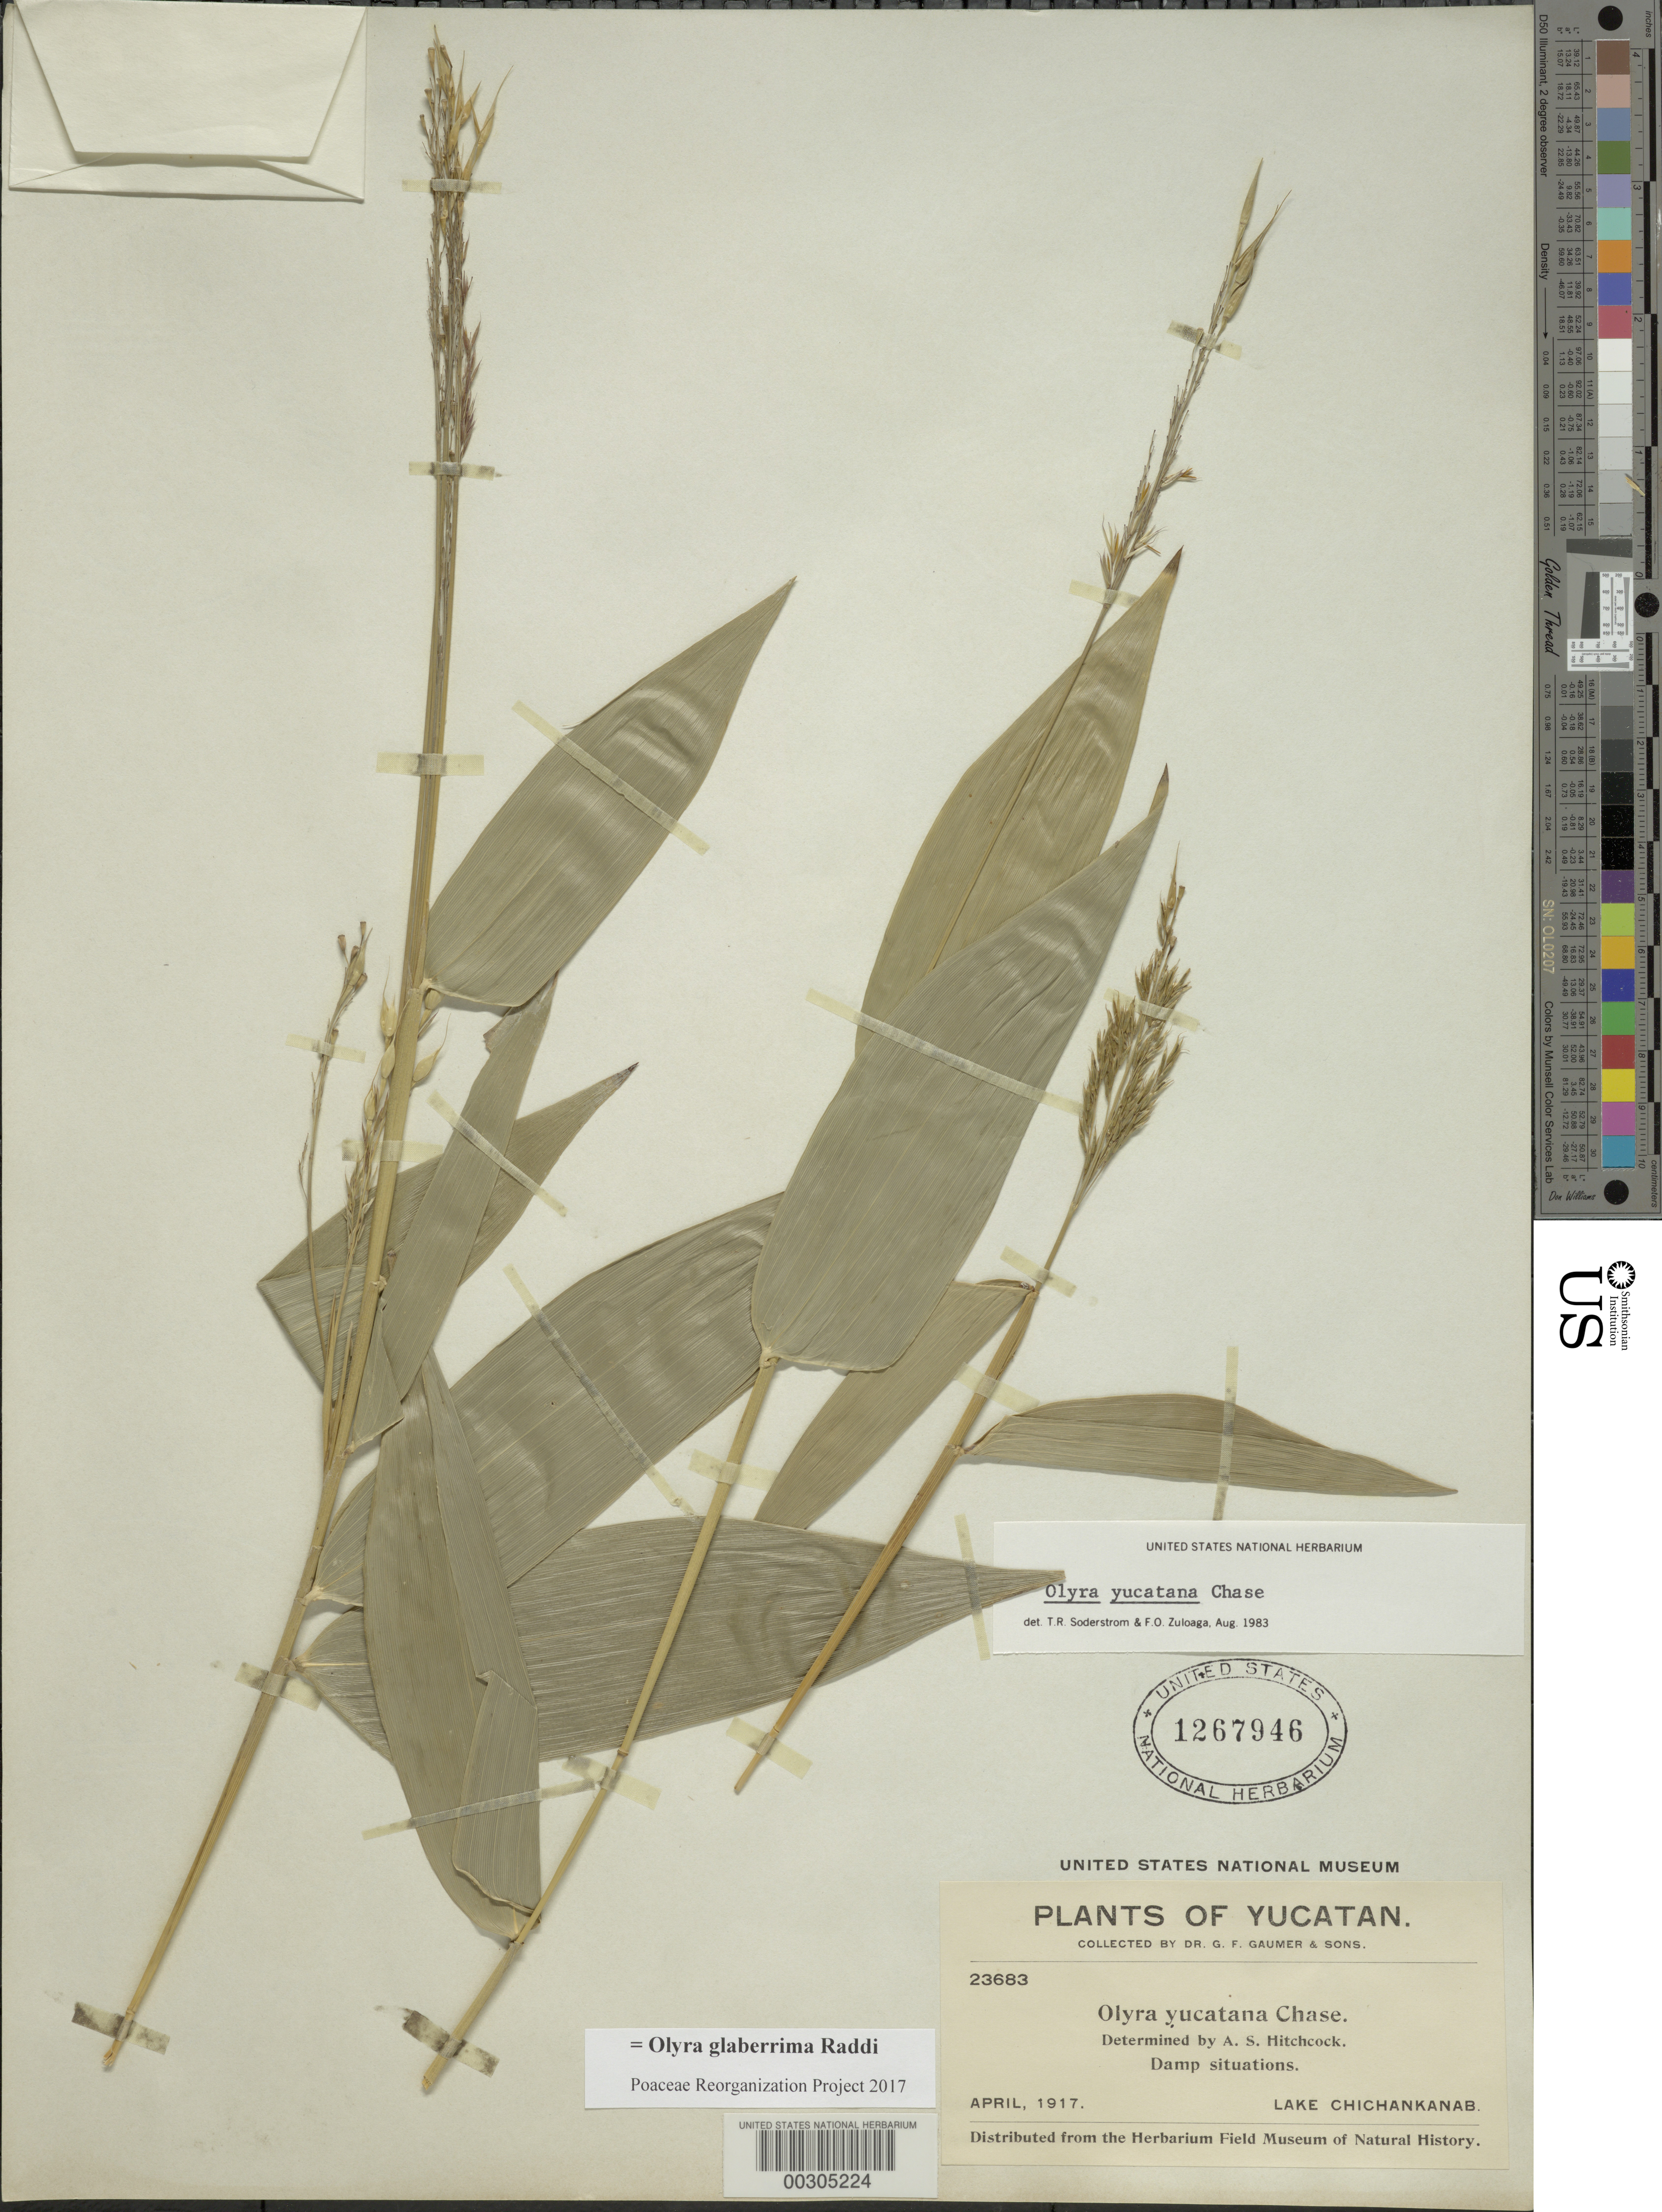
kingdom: Plantae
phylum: Tracheophyta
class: Liliopsida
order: Poales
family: Poaceae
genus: Olyra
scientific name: Olyra glaberrima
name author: Raddi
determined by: Poaceae Reorganization Project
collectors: G. F. Gaumer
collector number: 23683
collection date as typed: Apr 1917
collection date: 1917-04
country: Mexico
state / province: Quintana Roo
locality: Lake Chichankanab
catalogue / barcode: US 1267946